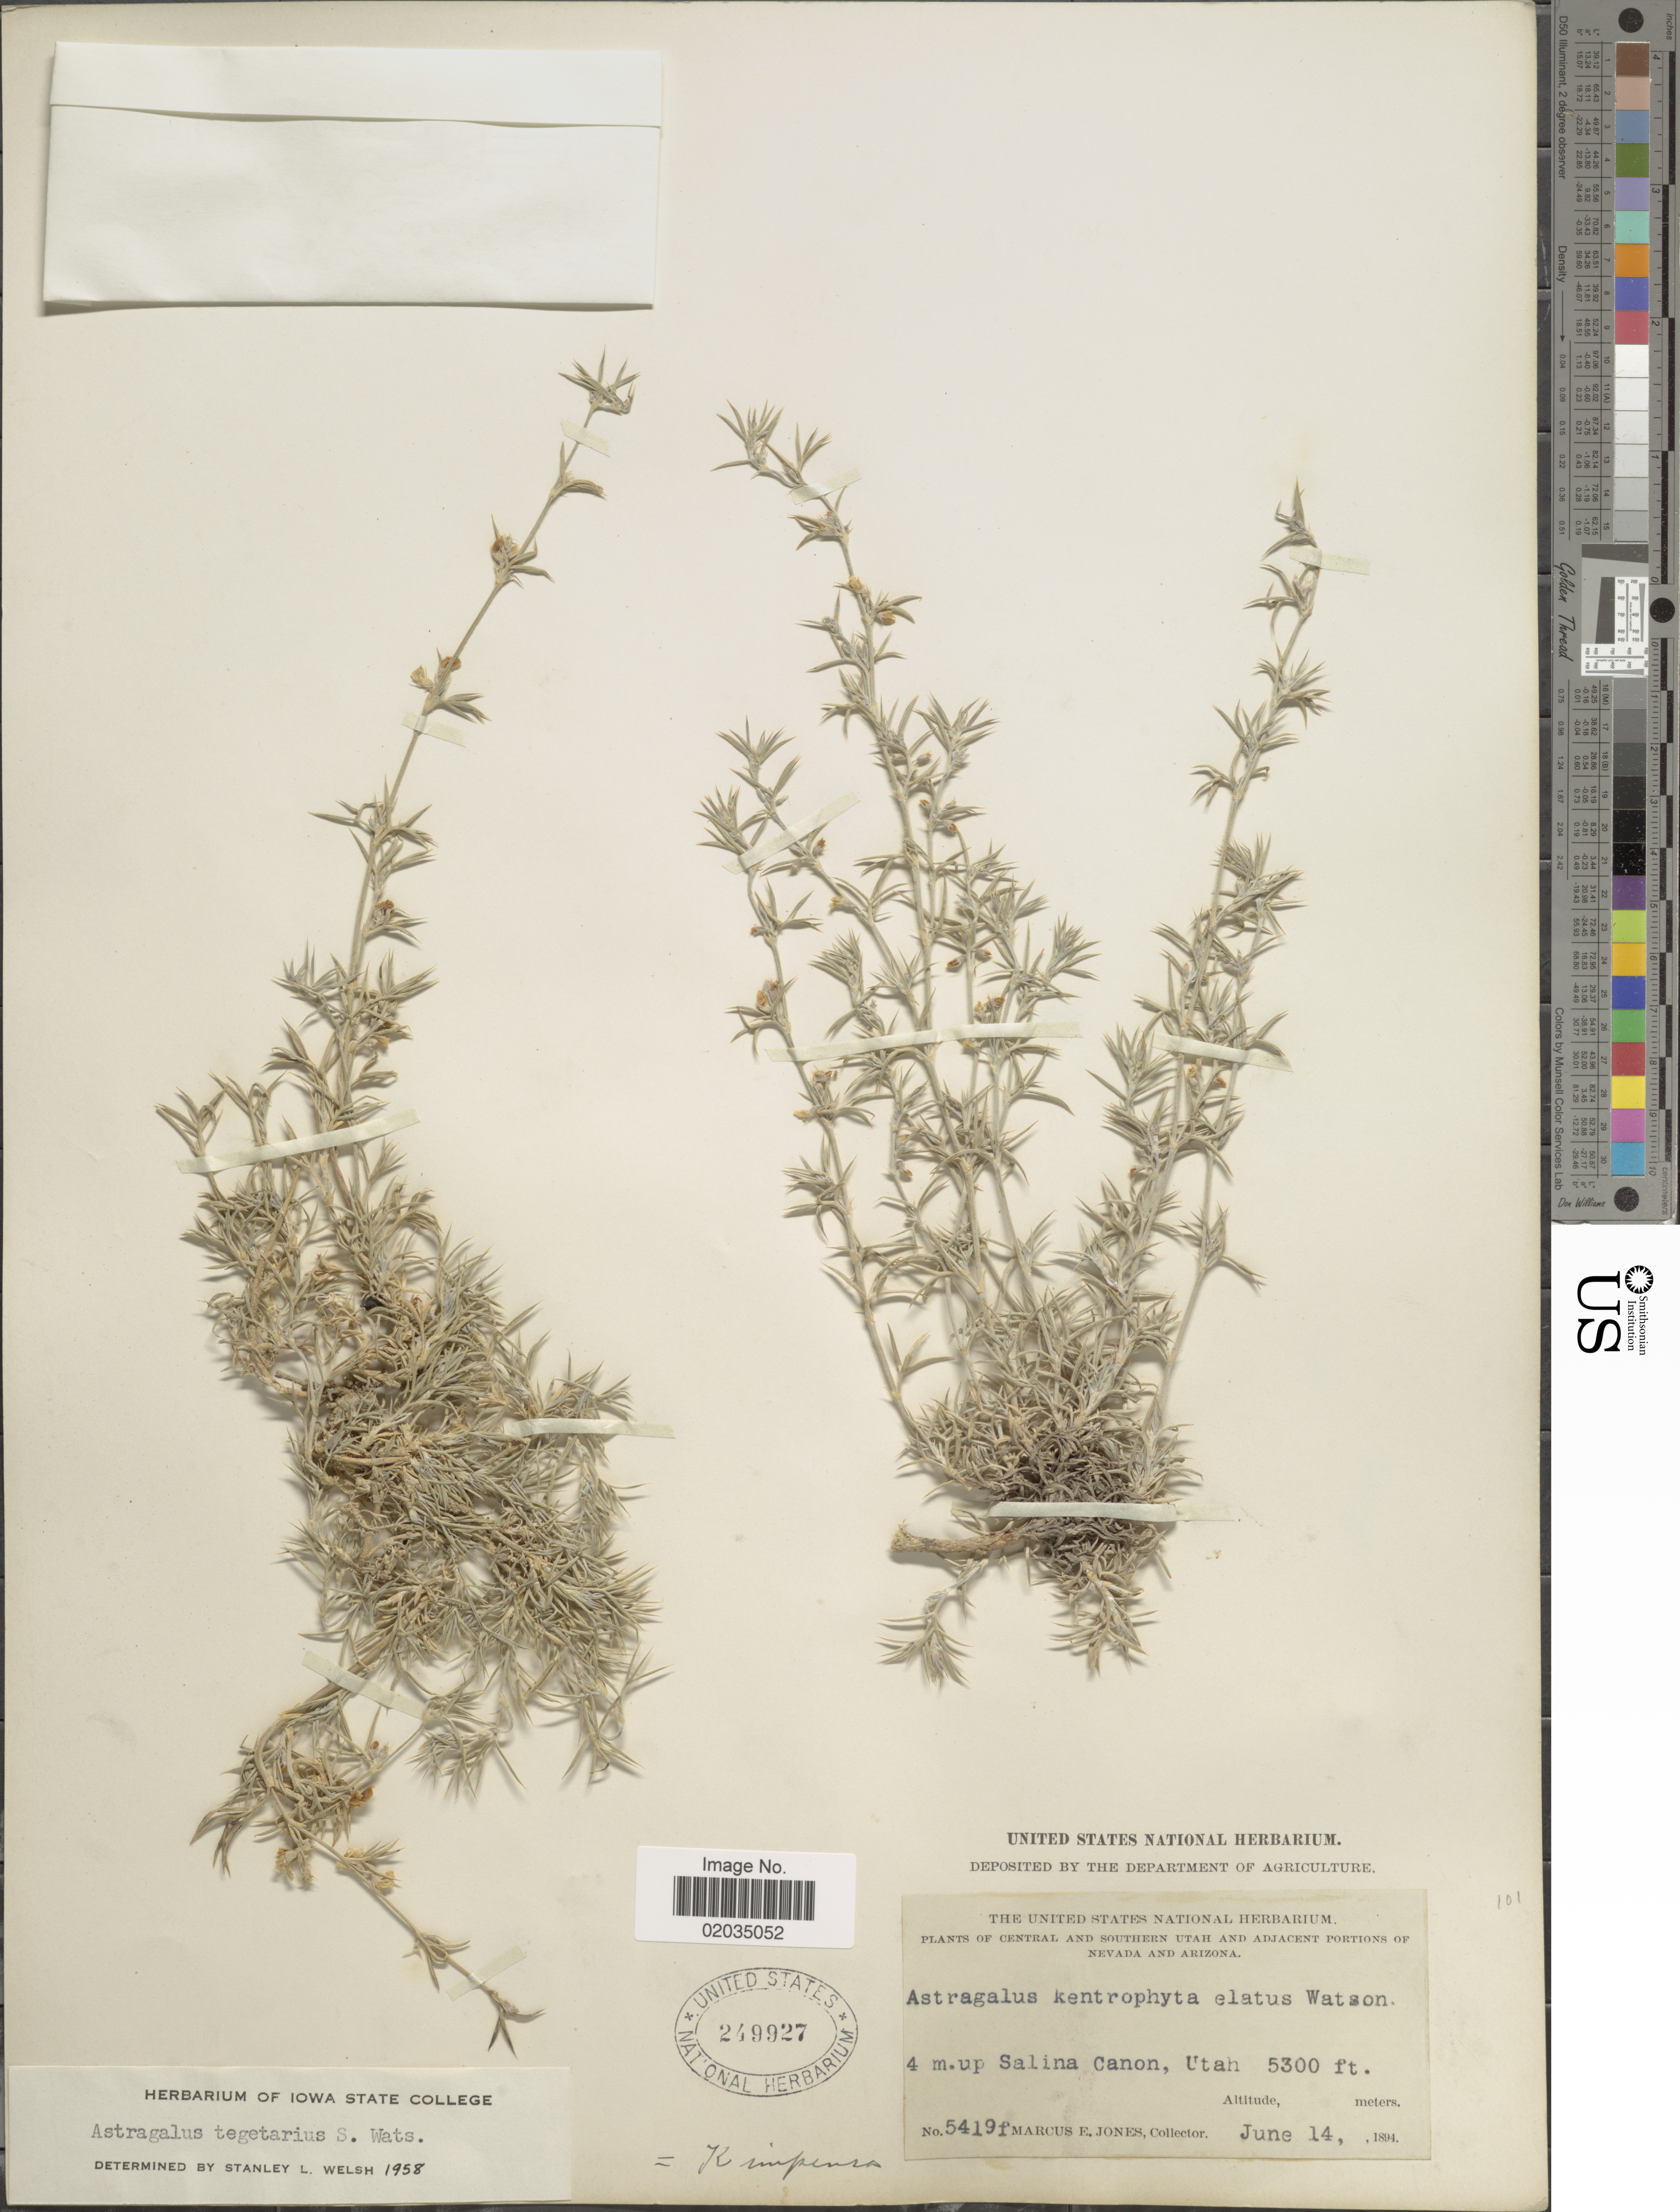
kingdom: Plantae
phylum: Tracheophyta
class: Magnoliopsida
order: Fabales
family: Fabaceae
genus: Astragalus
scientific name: Astragalus tegetarioides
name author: M.E. Jones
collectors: M. E. Jones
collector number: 5419f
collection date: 1894-06-14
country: United States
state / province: Utah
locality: Central and southern Utah and adjacent portions of Nevada and Arizona, 4 m. up Salina Canon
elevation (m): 1615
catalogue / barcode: US 249927